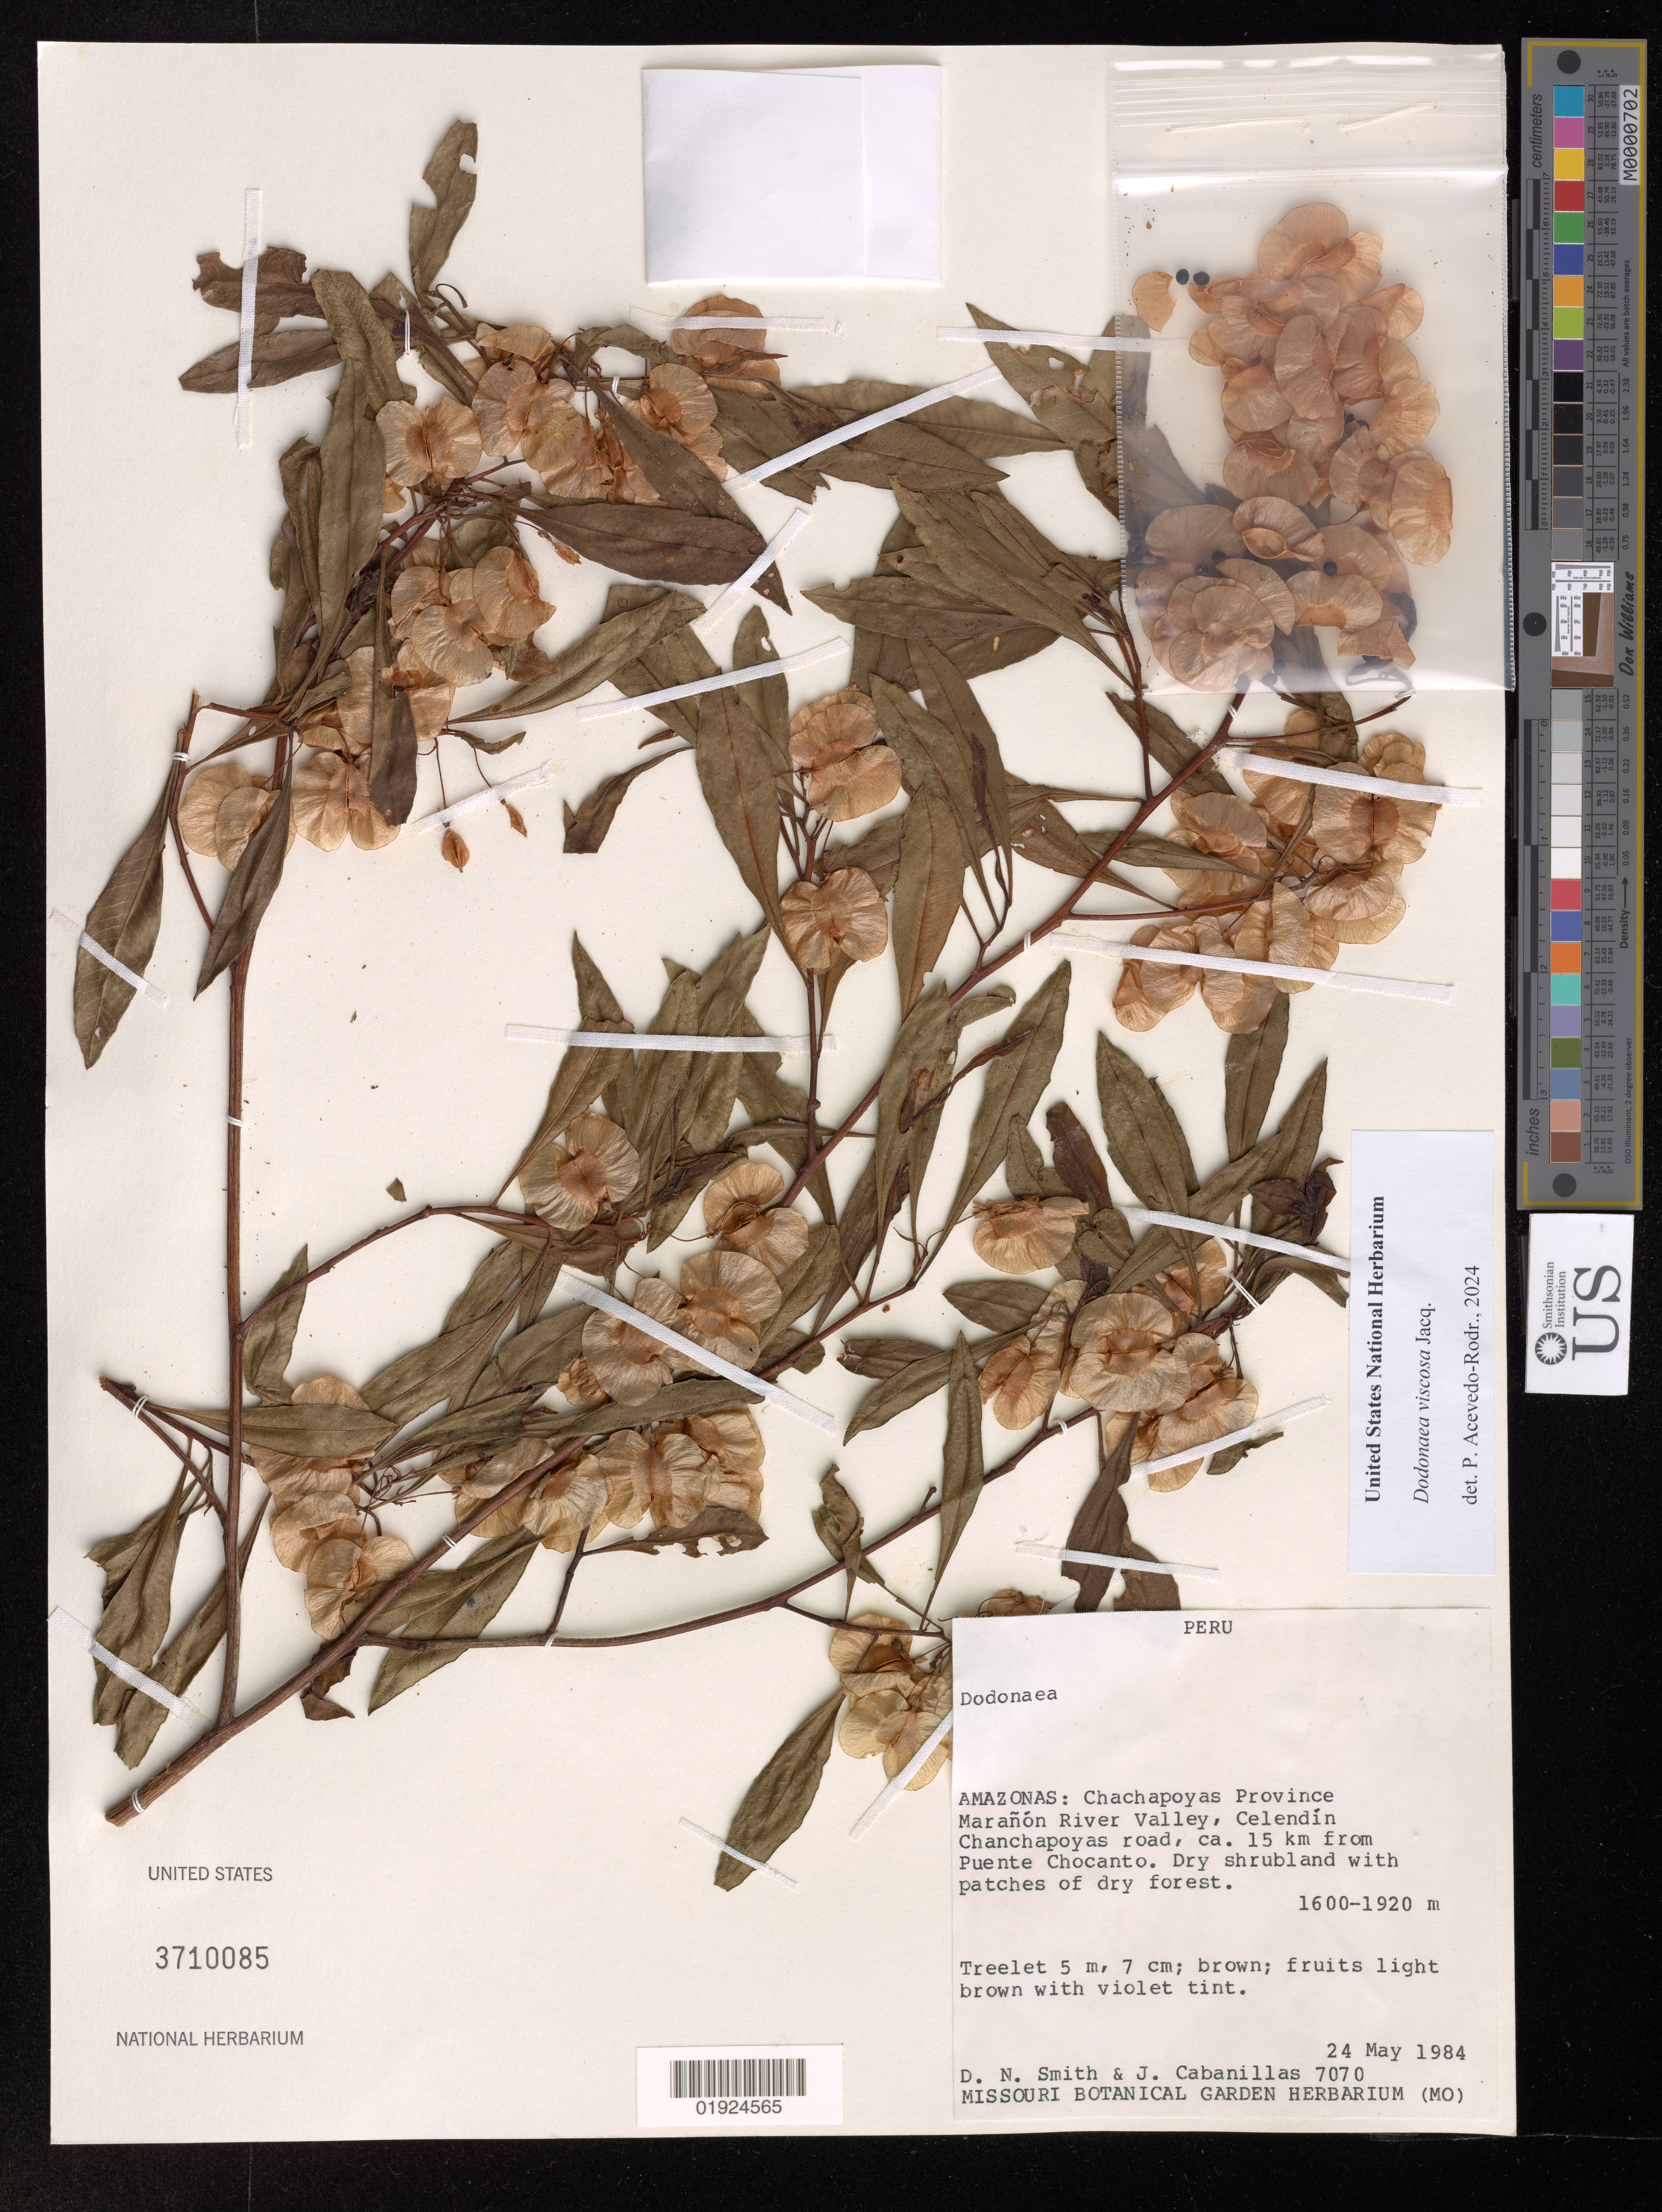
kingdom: Plantae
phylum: Tracheophyta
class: Magnoliopsida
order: Sapindales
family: Sapindaceae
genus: Dodonaea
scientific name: Dodonaea viscosa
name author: Jacq.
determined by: Acevedo-Rodriguez, P., (US), Smithsonian Institution - National Museum of Natural History (UNITED STATES)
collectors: D. Smith & J. Cabanillas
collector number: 7070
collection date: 1984-05-24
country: Peru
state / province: Amazonas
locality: Chachapoyas Province. Marañón River Valley, Celedín Chanchapoyas road, ca. 15 km from Puente Chocanto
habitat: Dry shrubland with patches of dry forest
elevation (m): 1600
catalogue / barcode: US 3710085